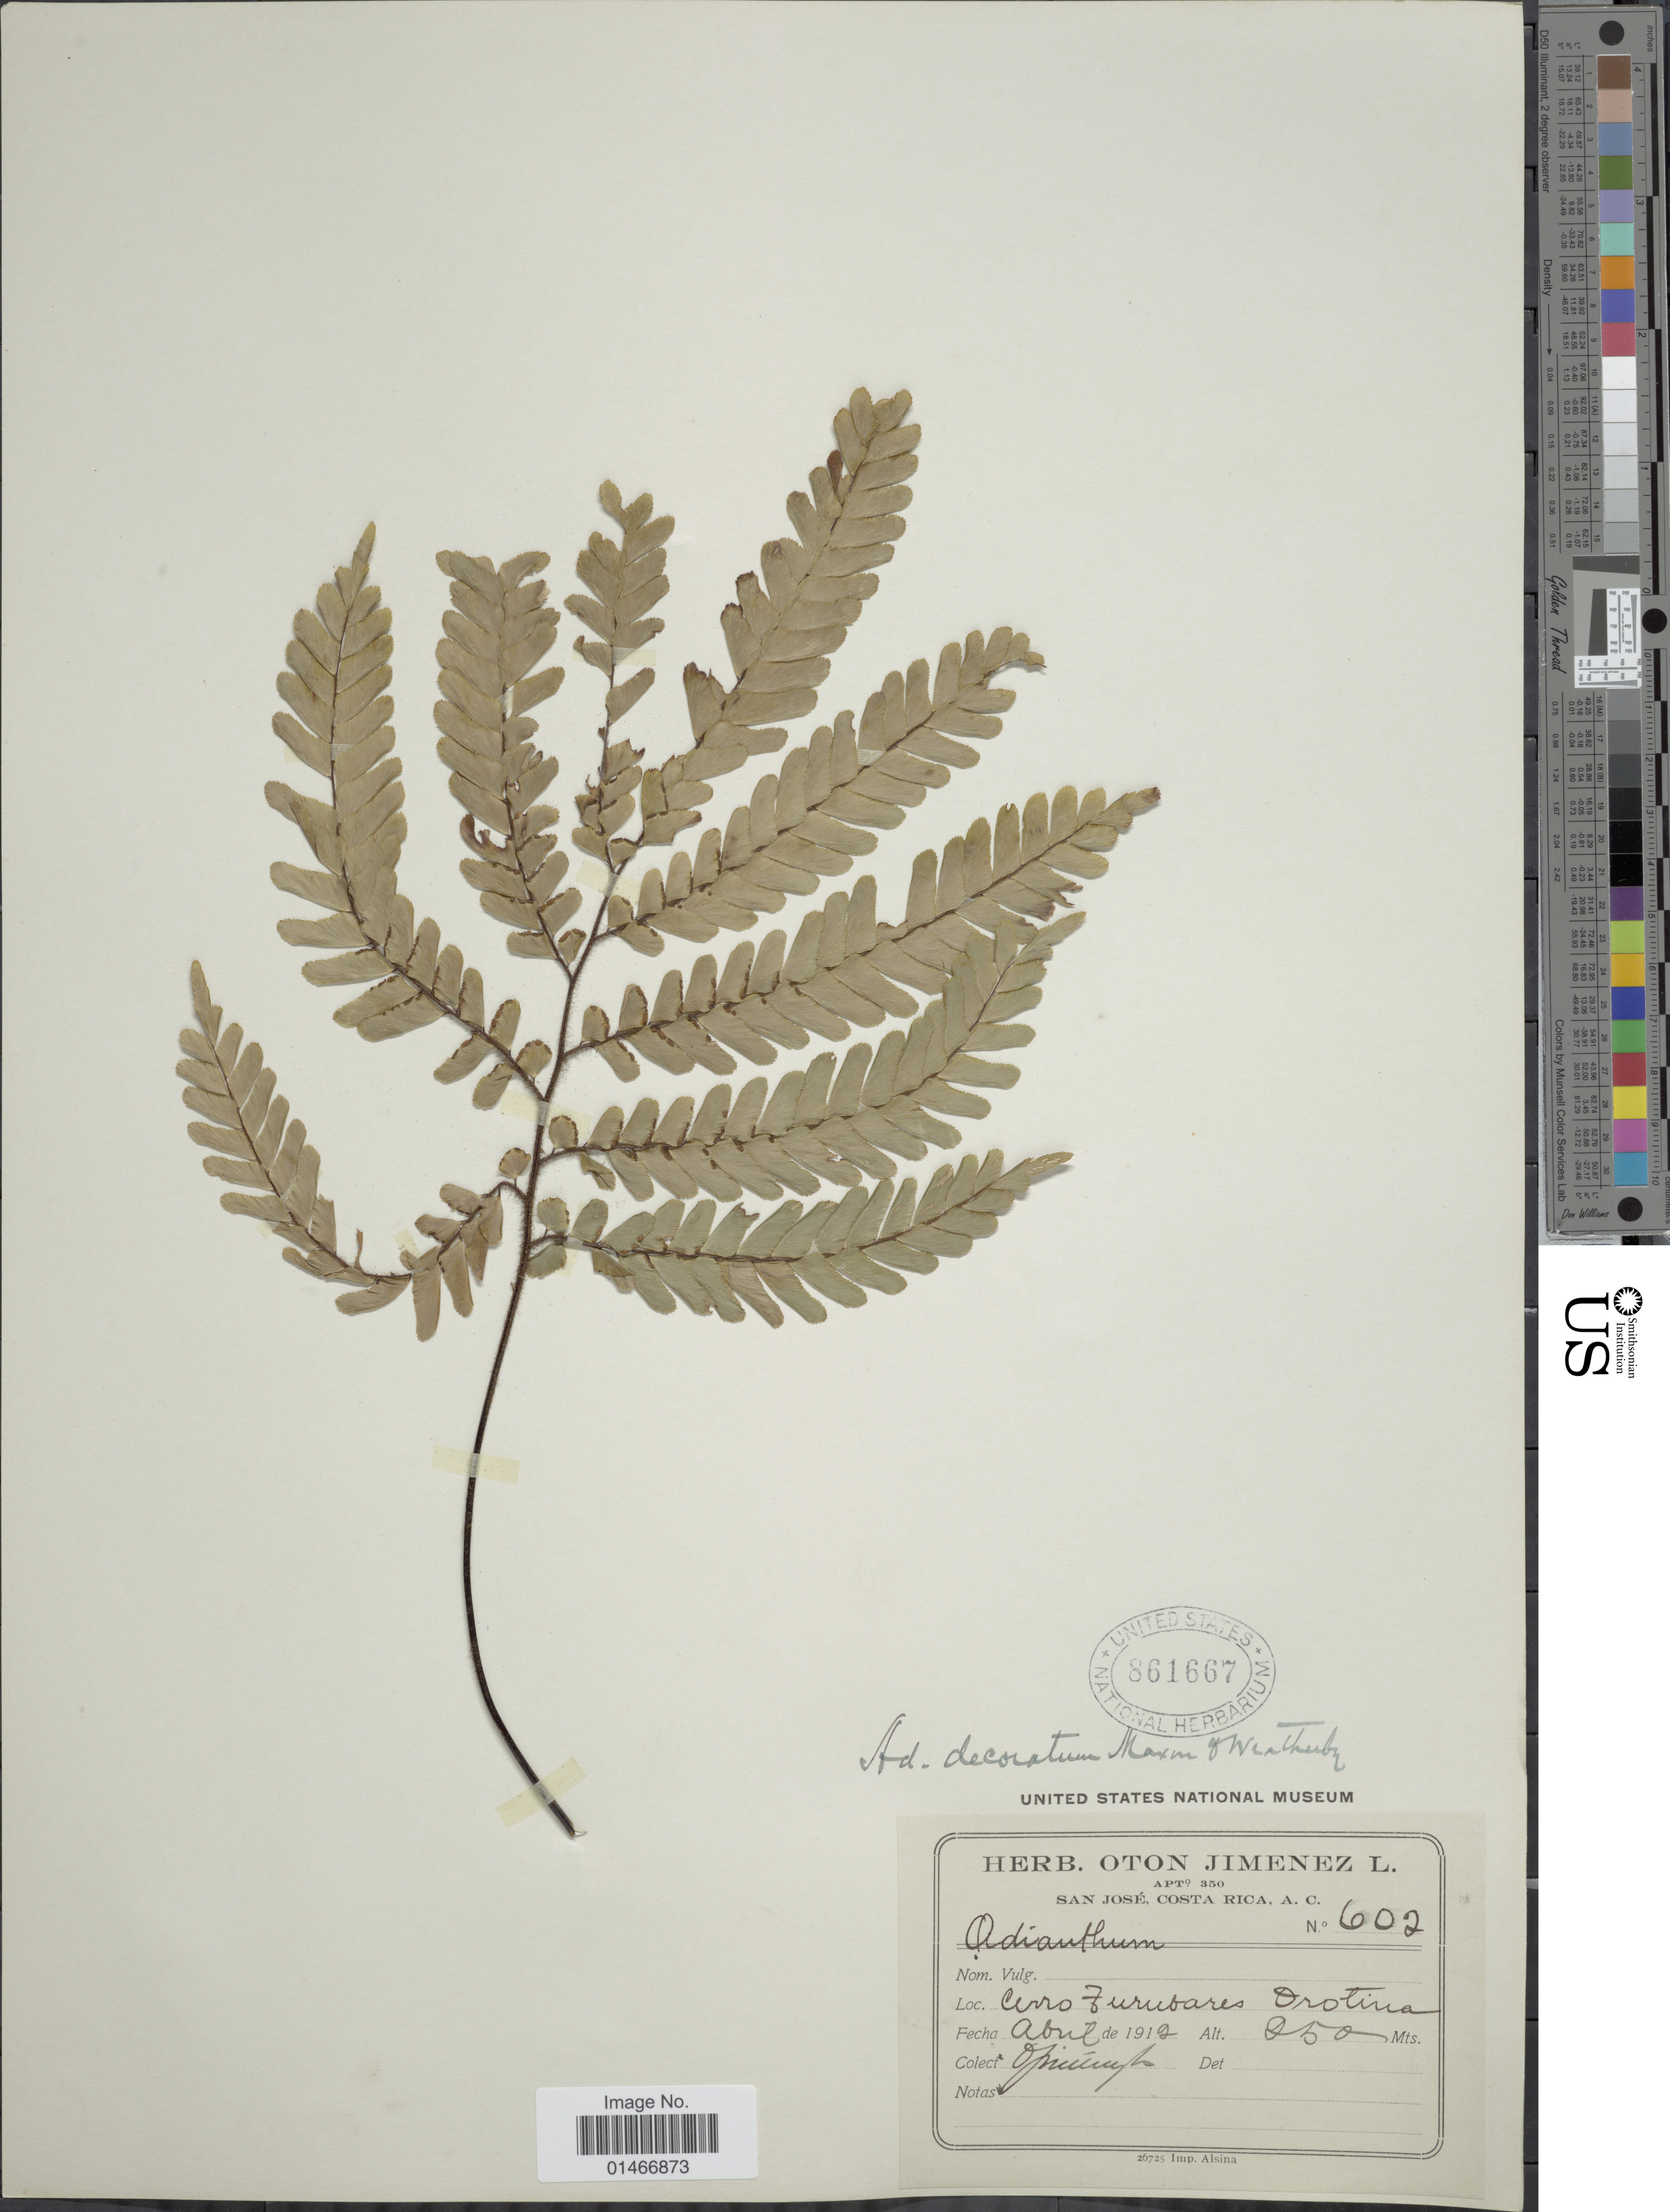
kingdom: Plantae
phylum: Tracheophyta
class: Polypodiopsida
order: Polypodiales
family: Pteridaceae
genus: Adiantum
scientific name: Adiantum decoratum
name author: Maxon & Weath.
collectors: O. Jiménez L.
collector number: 602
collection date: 1919-08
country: Costa Rica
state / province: San José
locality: Cerro Furubares Orotina.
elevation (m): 250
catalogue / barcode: US 861667